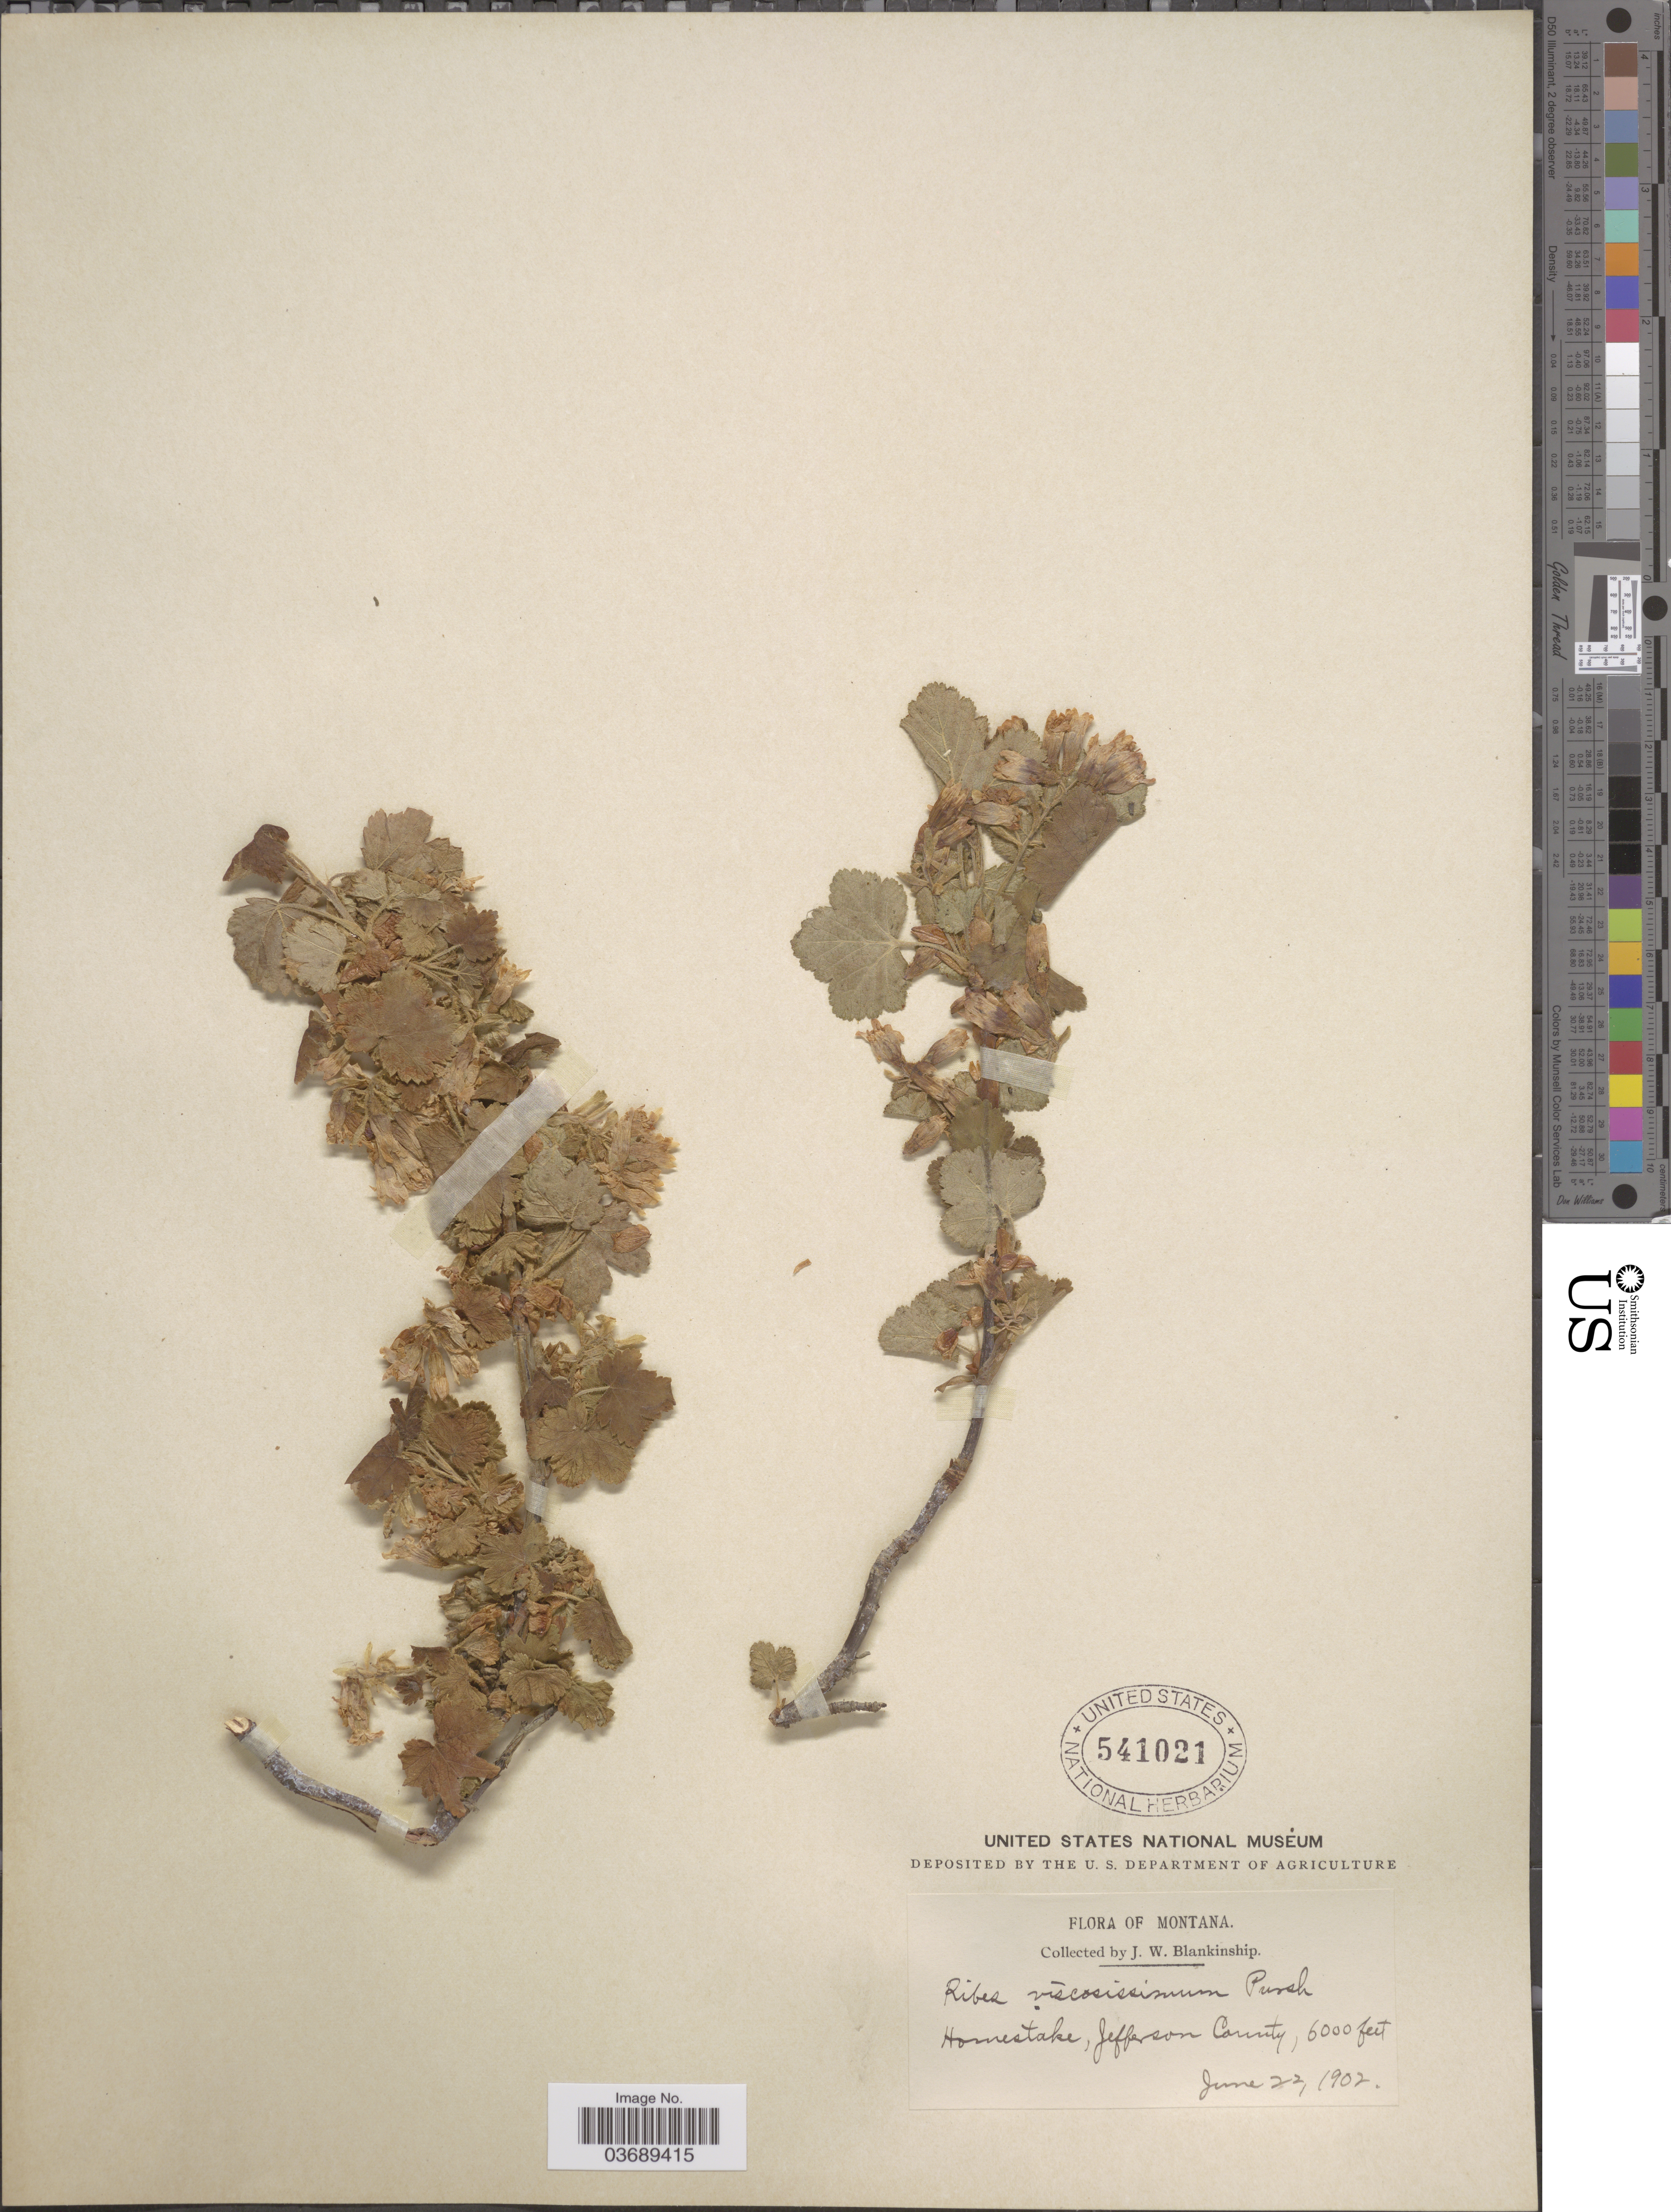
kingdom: Plantae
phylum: Tracheophyta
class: Magnoliopsida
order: Saxifragales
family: Grossulariaceae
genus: Ribes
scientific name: Ribes viscosissimum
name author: Pursh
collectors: J. W. Blankinship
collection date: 1902-06-22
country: United States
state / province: Montana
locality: Homestake, Jefferson County.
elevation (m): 1829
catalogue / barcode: US 541021